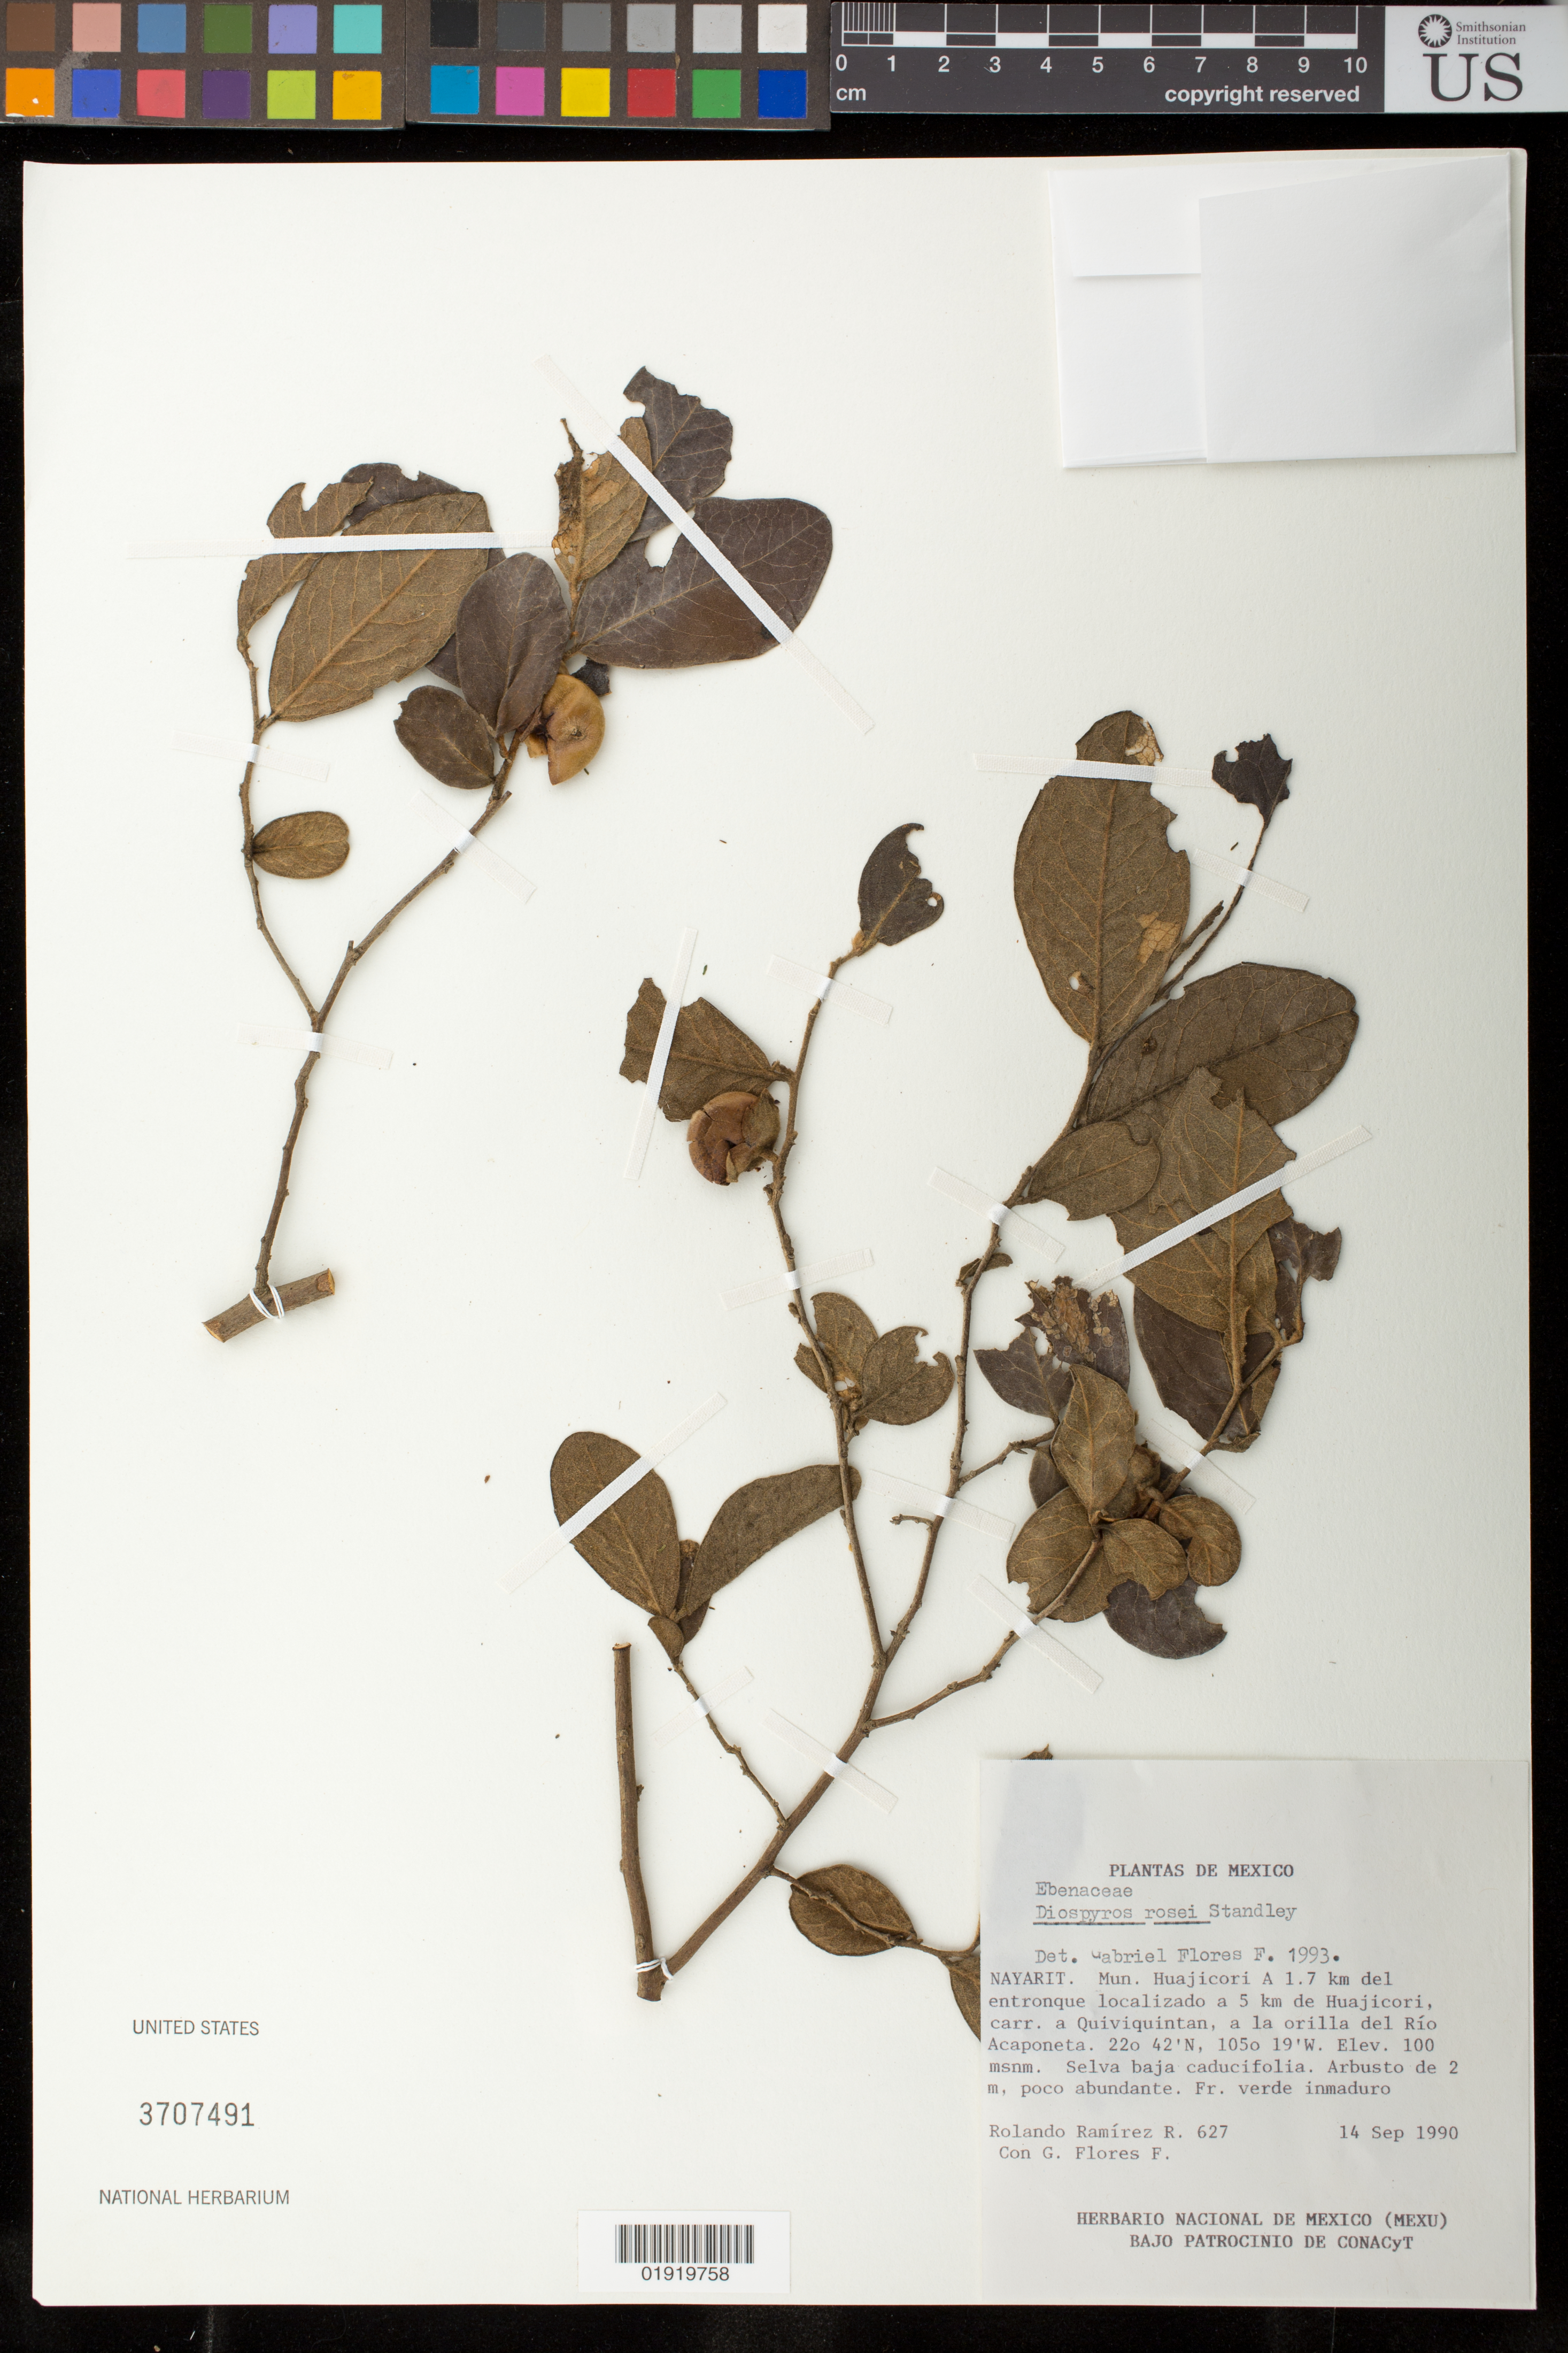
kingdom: Plantae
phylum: Tracheophyta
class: Magnoliopsida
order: Ericales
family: Ebenaceae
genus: Diospyros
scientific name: Diospyros rosei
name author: Standl.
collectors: R. Ramirez & G. Flores F.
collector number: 627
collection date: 1990-09-14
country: Mexico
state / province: Nayarit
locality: Nayarit. Mun. Huajicori a 1.7 km del entronque localizado a 5 km de Huajicori, carr. a Quiviquintan, a la orilla del Río Acaponeta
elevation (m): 100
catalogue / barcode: US 3707491